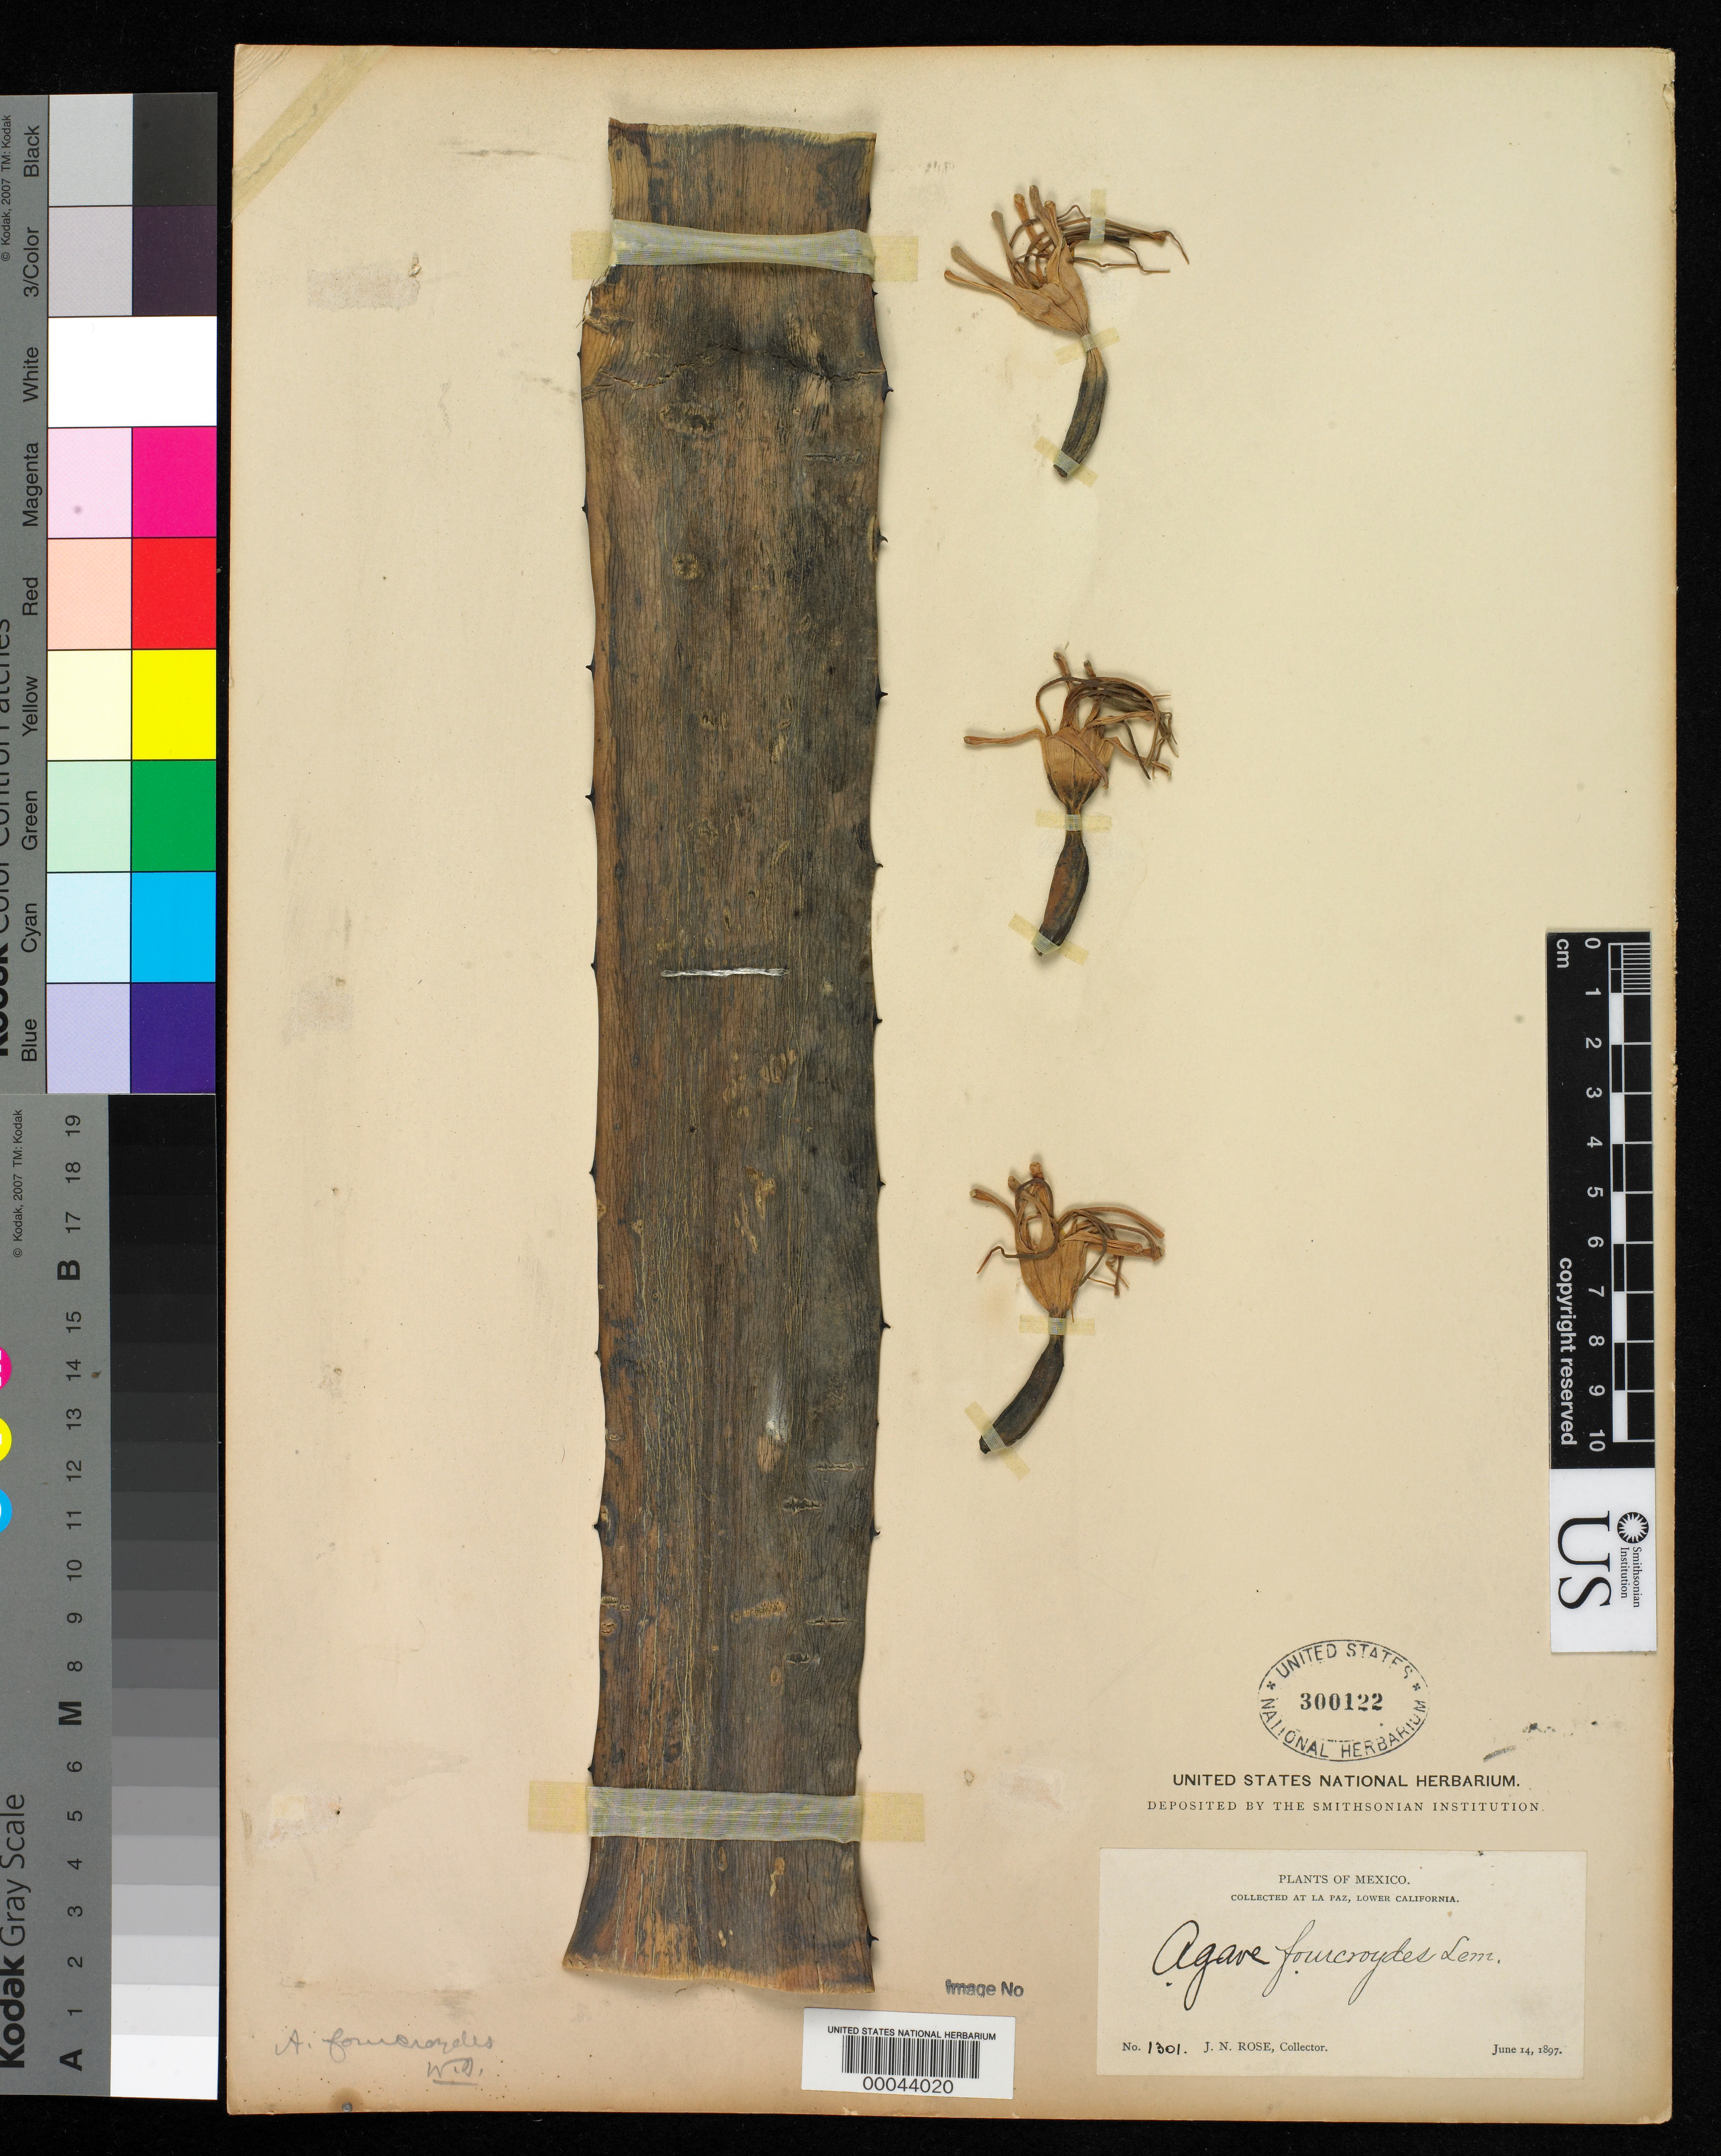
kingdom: Plantae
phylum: Tracheophyta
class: Liliopsida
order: Asparagales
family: Asparagaceae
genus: Agave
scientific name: Agave fourcroydes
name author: Lem.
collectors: J. N. Rose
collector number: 1301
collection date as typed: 14 Jun 1897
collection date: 1897-06-14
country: Mexico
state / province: Baja California Sur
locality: La Paz; in yard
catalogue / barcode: US 300122